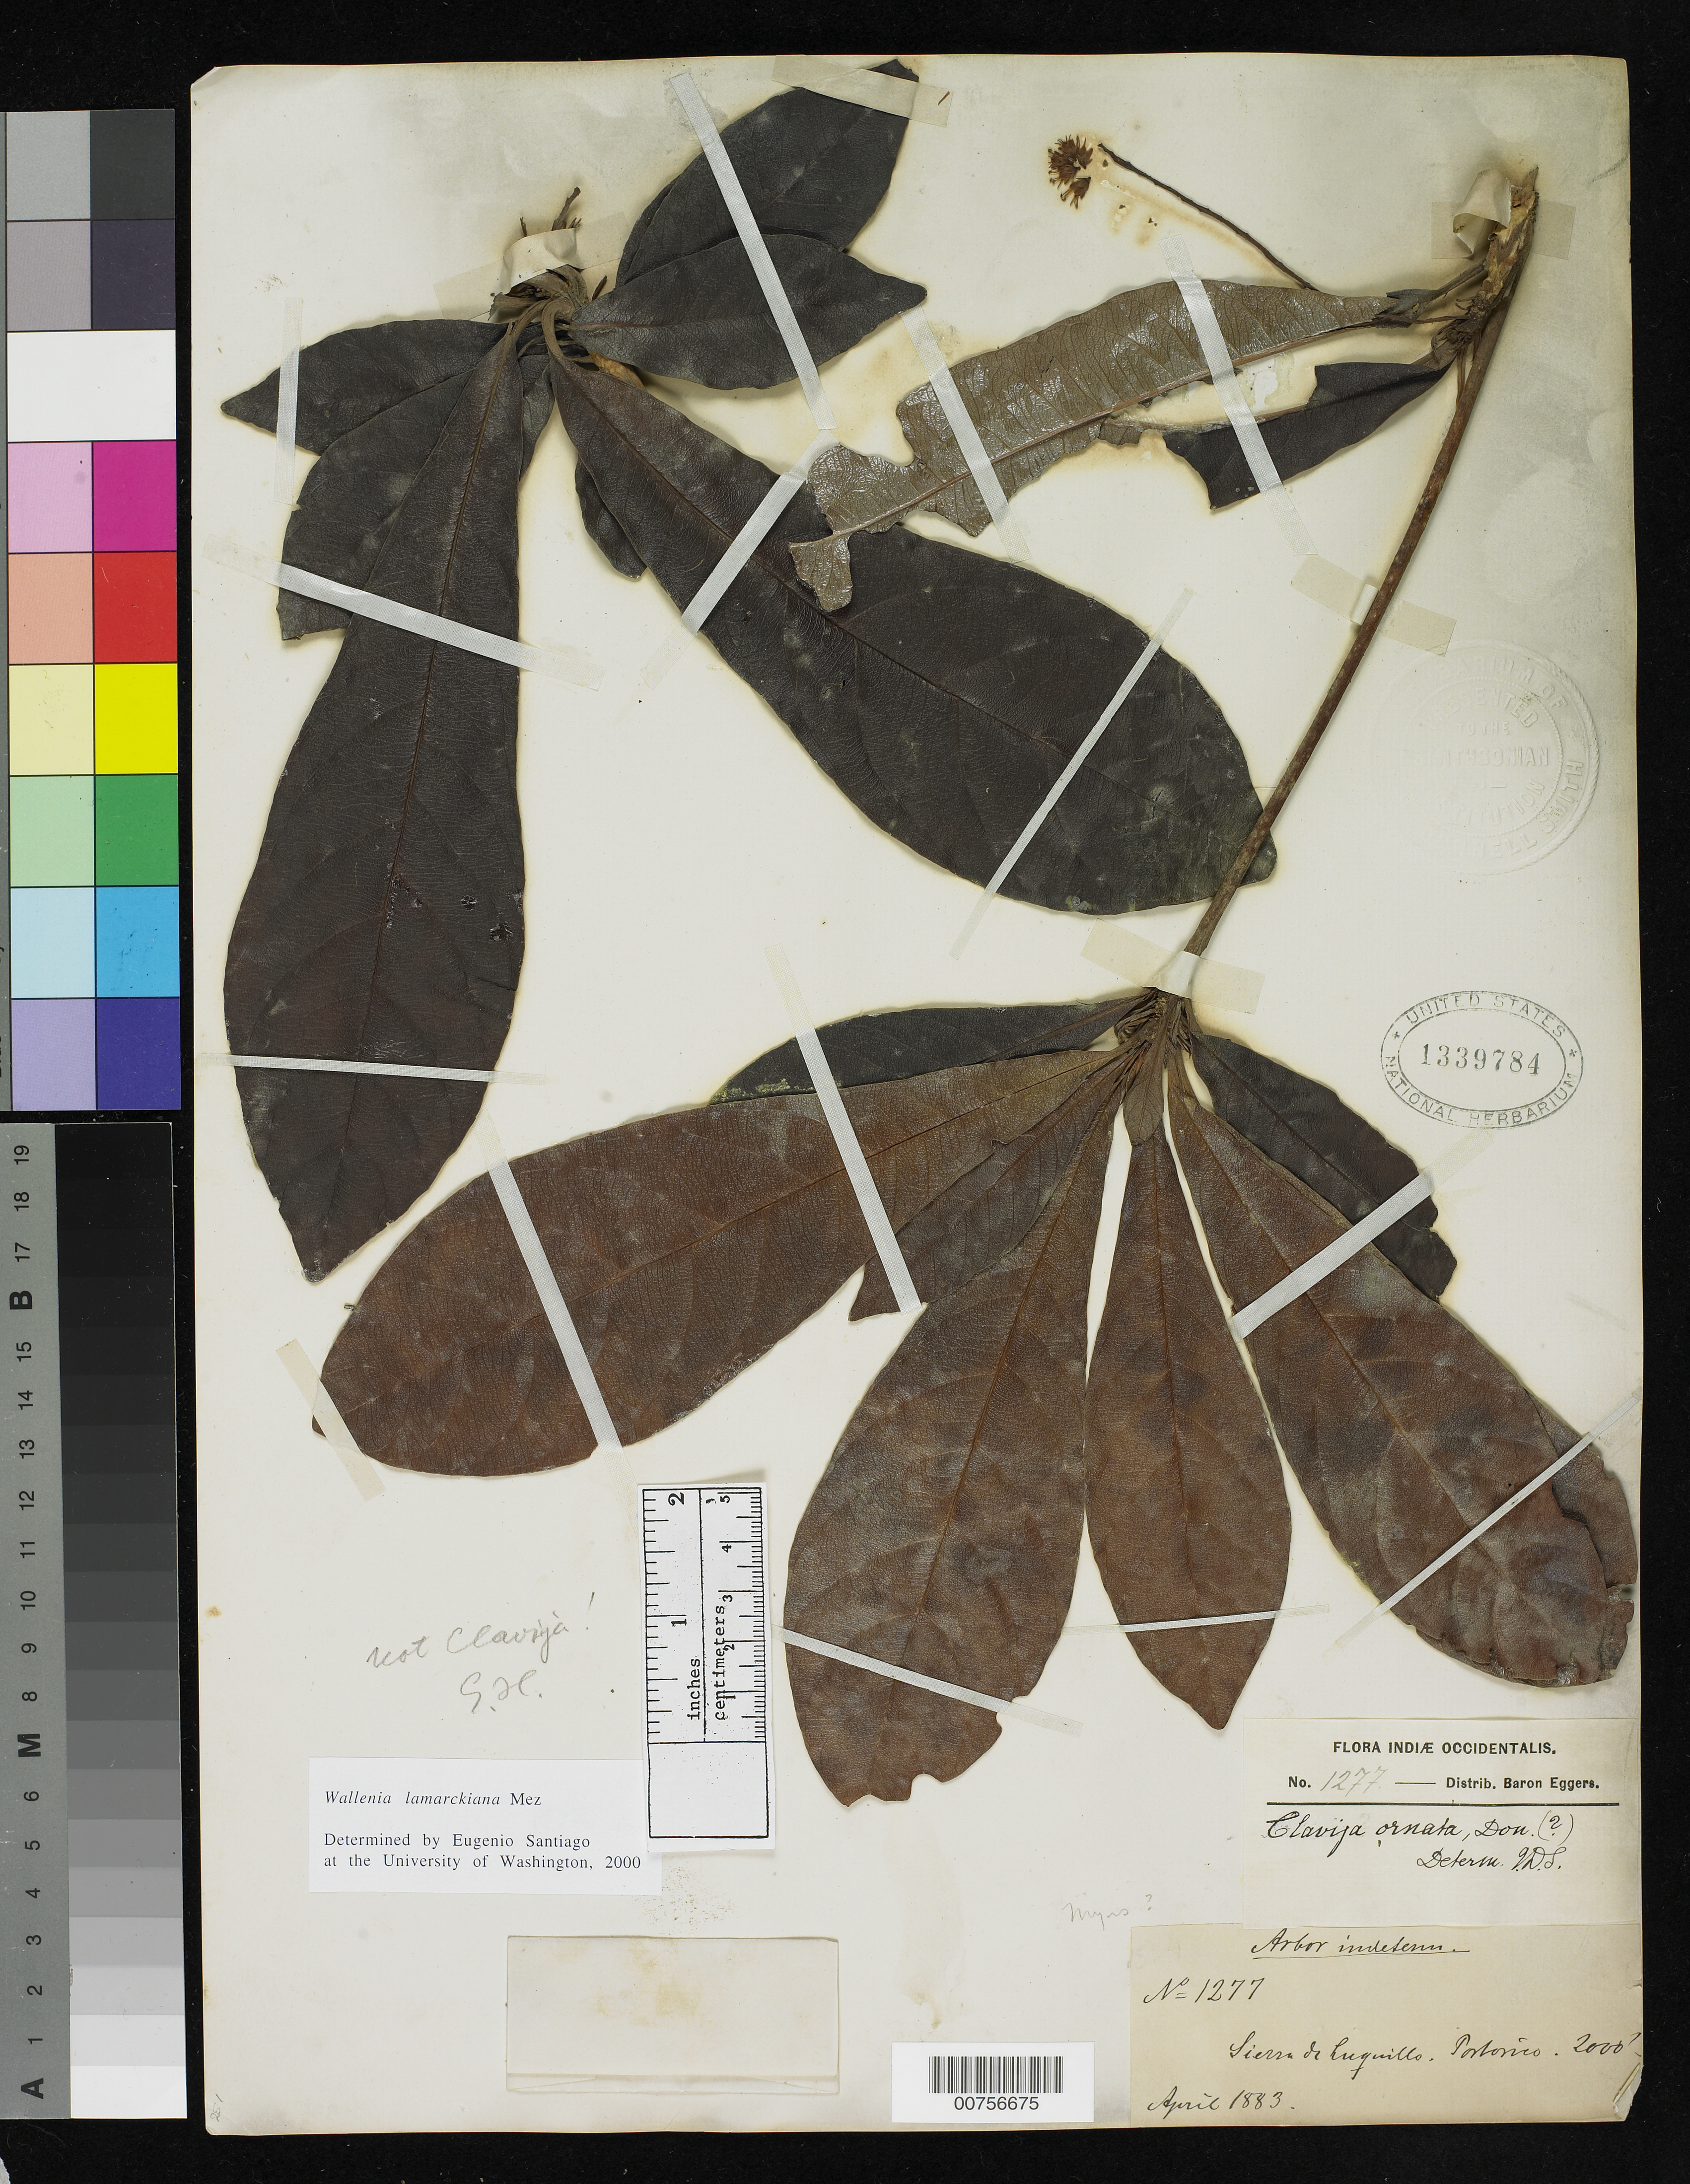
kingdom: Plantae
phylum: Tracheophyta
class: Magnoliopsida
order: Ericales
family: Primulaceae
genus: Wallenia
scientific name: Wallenia lamarckiana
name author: (A. DC.) Mez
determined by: Santiago, E.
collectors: H. F. A. von Eggers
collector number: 1277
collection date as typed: Apr 1883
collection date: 1883-04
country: Puerto Rico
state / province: Luquillo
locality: Sierra de Luquillo.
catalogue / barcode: US 1339784